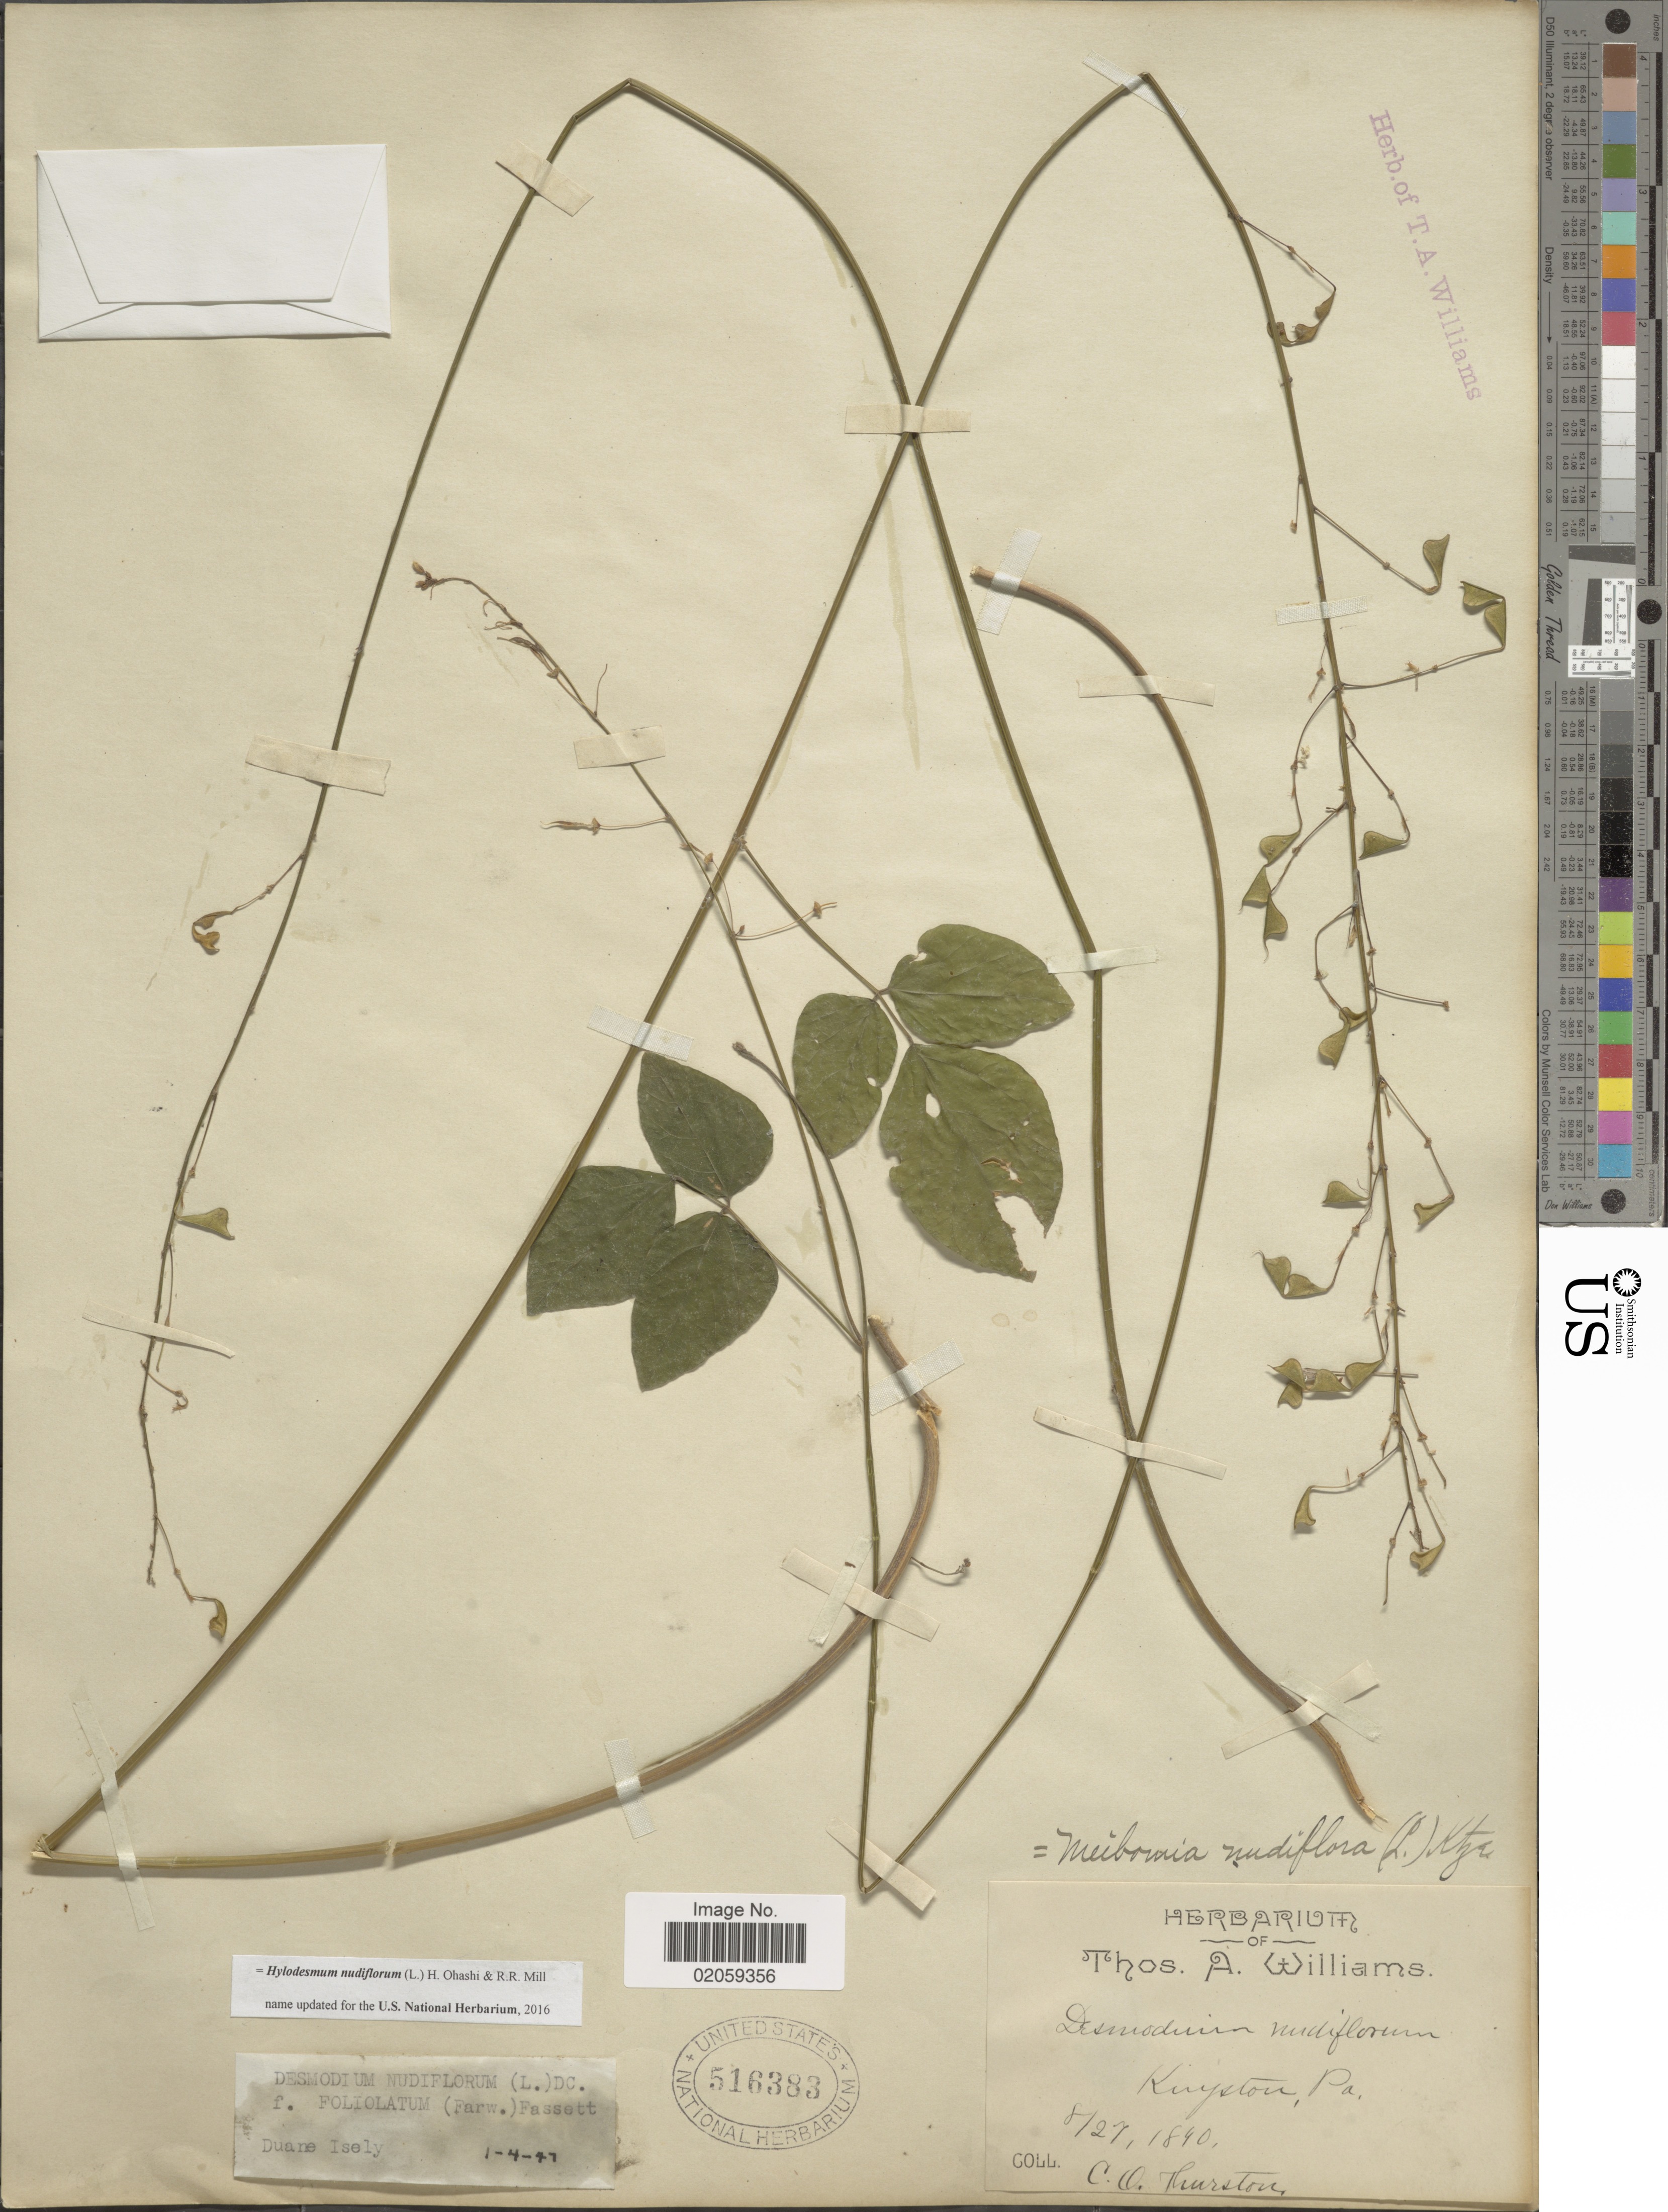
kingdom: Plantae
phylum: Tracheophyta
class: Magnoliopsida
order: Fabales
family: Fabaceae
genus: Hylodesmum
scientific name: Hylodesmum nudiflorum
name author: (L.) H. Ohashi & R.R. Mill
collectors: C. Thurston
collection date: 1940-08-27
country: United States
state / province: Pennsylvania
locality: Kingston, Pa.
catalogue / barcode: US 516383